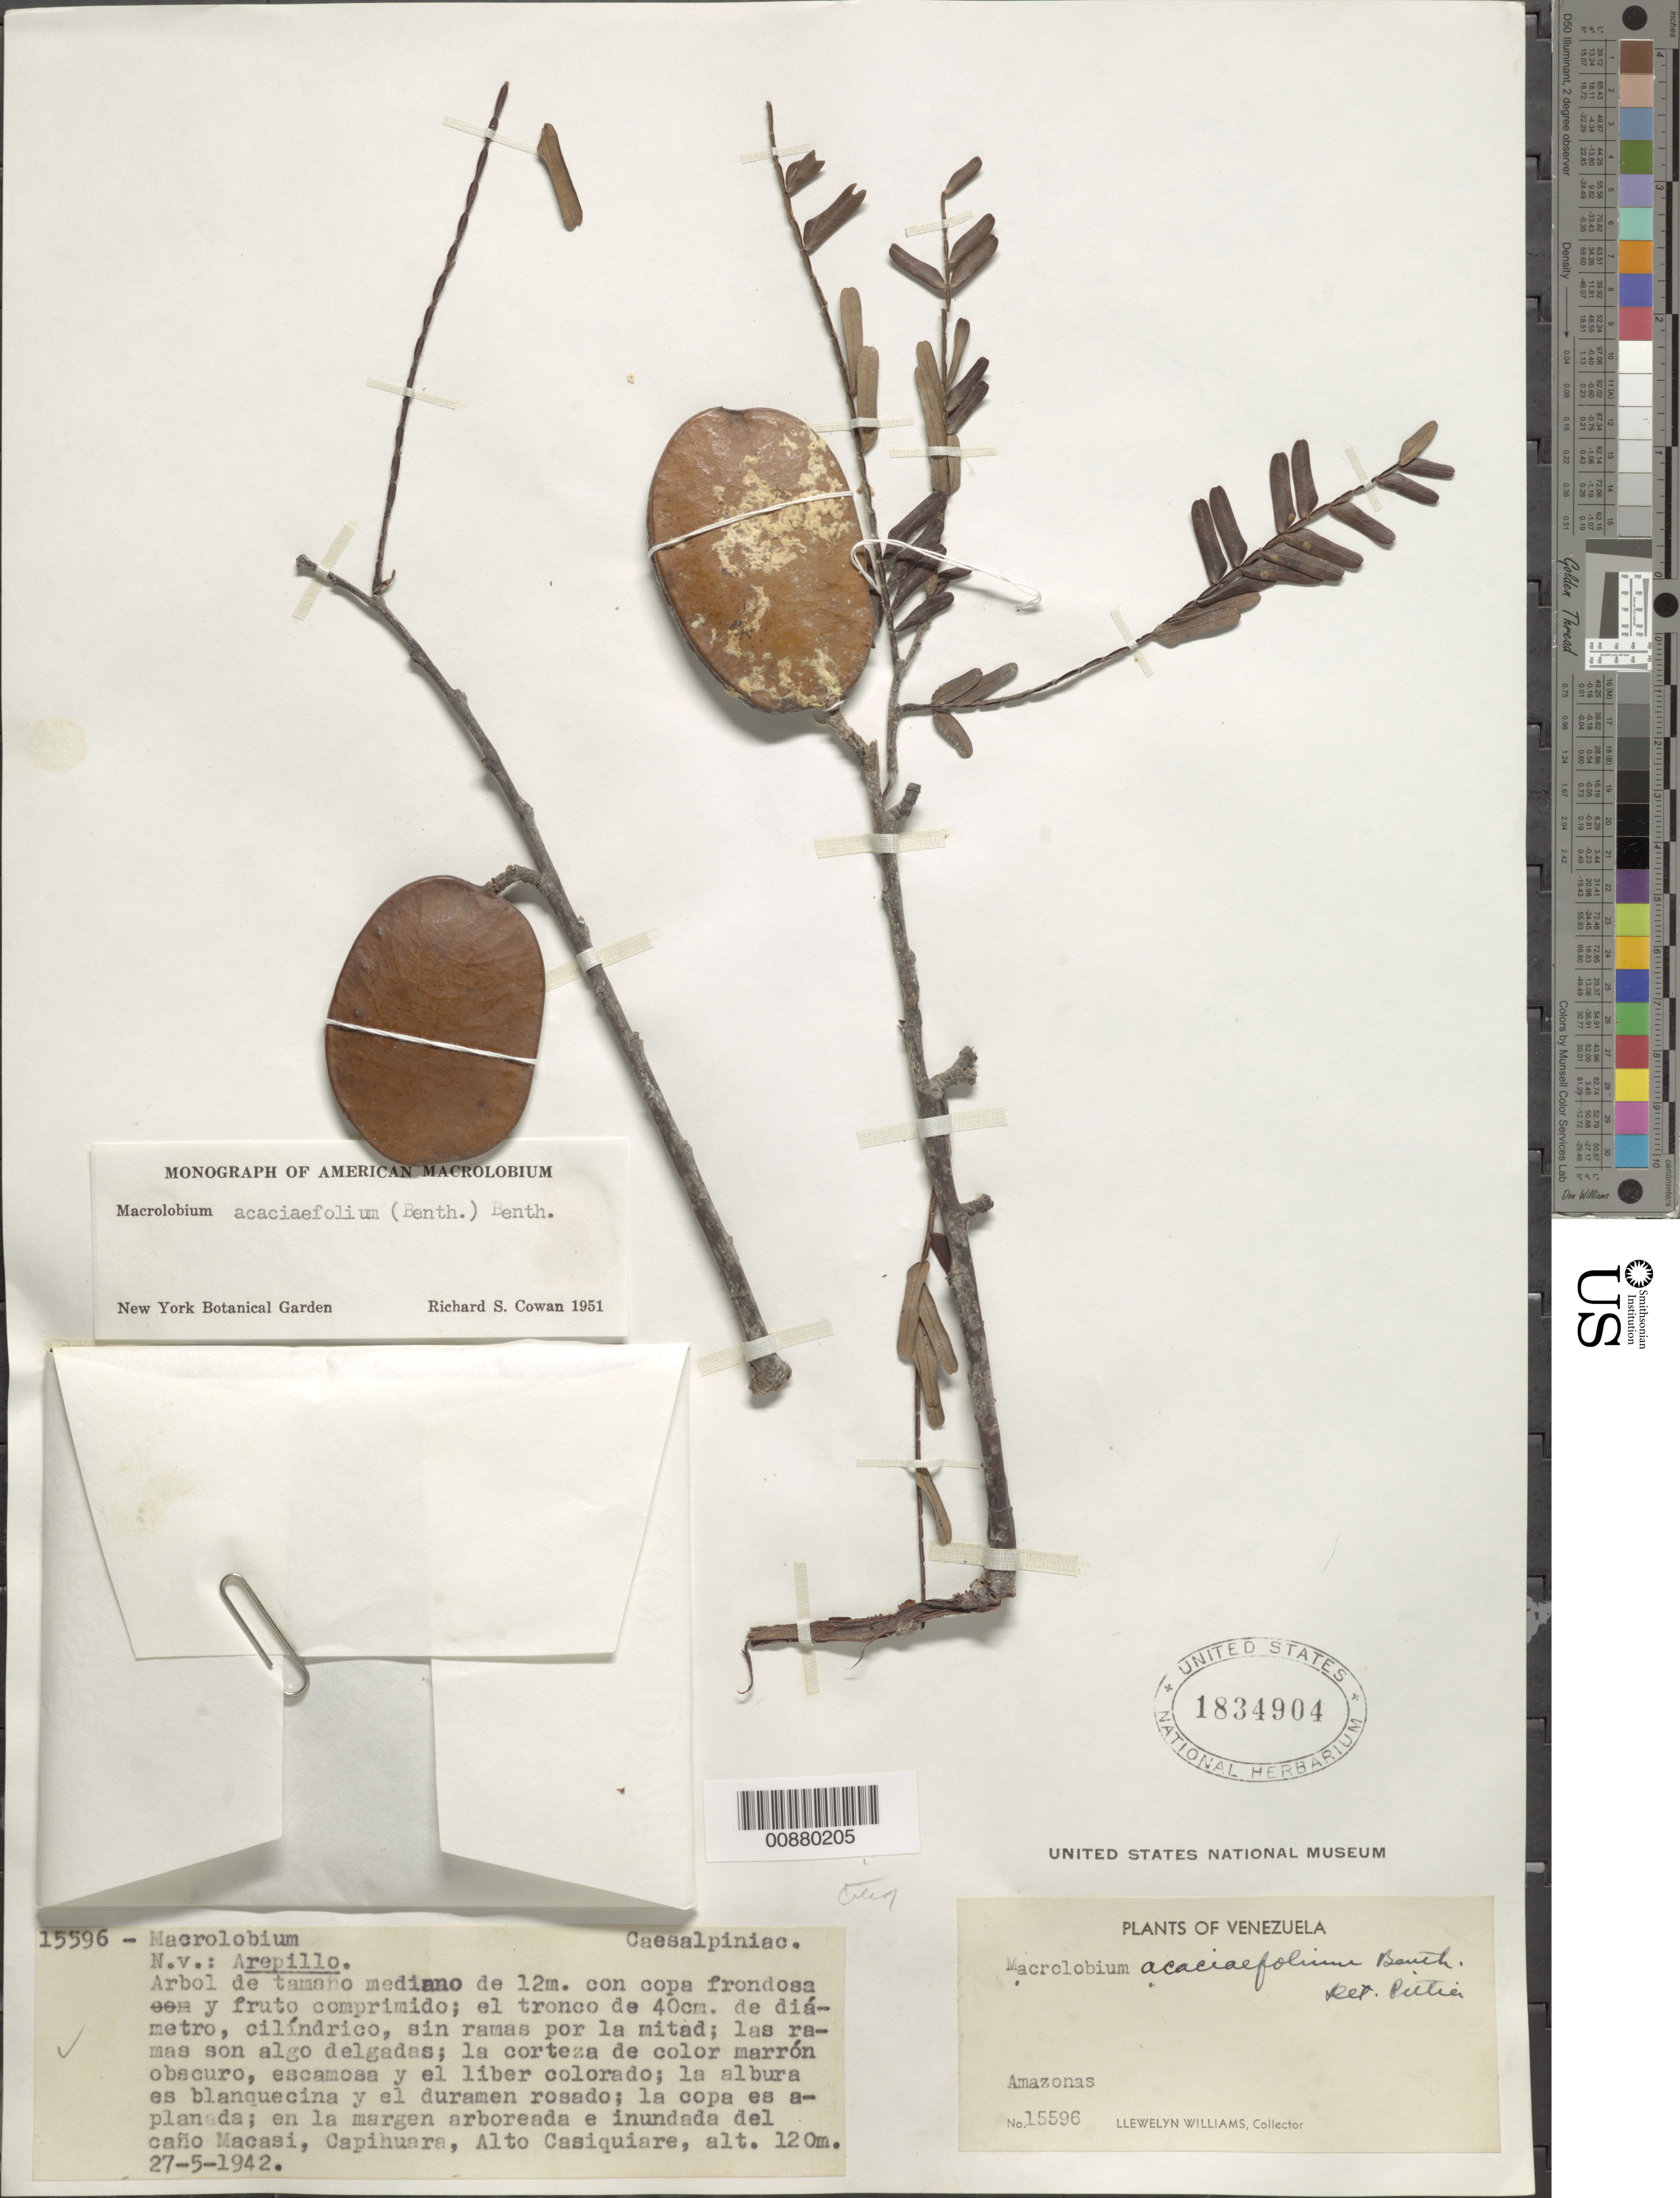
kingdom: Plantae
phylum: Tracheophyta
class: Magnoliopsida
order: Fabales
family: Fabaceae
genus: Macrolobium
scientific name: Macrolobium acaciifolium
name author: (Benth.) Benth.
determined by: Cowan, R. S.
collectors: Ll. Williams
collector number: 15596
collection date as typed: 27-May-42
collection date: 1942-05-27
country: Venezuela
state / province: Amazonas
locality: Caño Macasí, Capihuara, Alto Casiquiare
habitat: Margen arboreada e inundada del cano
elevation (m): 120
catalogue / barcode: US 1834904